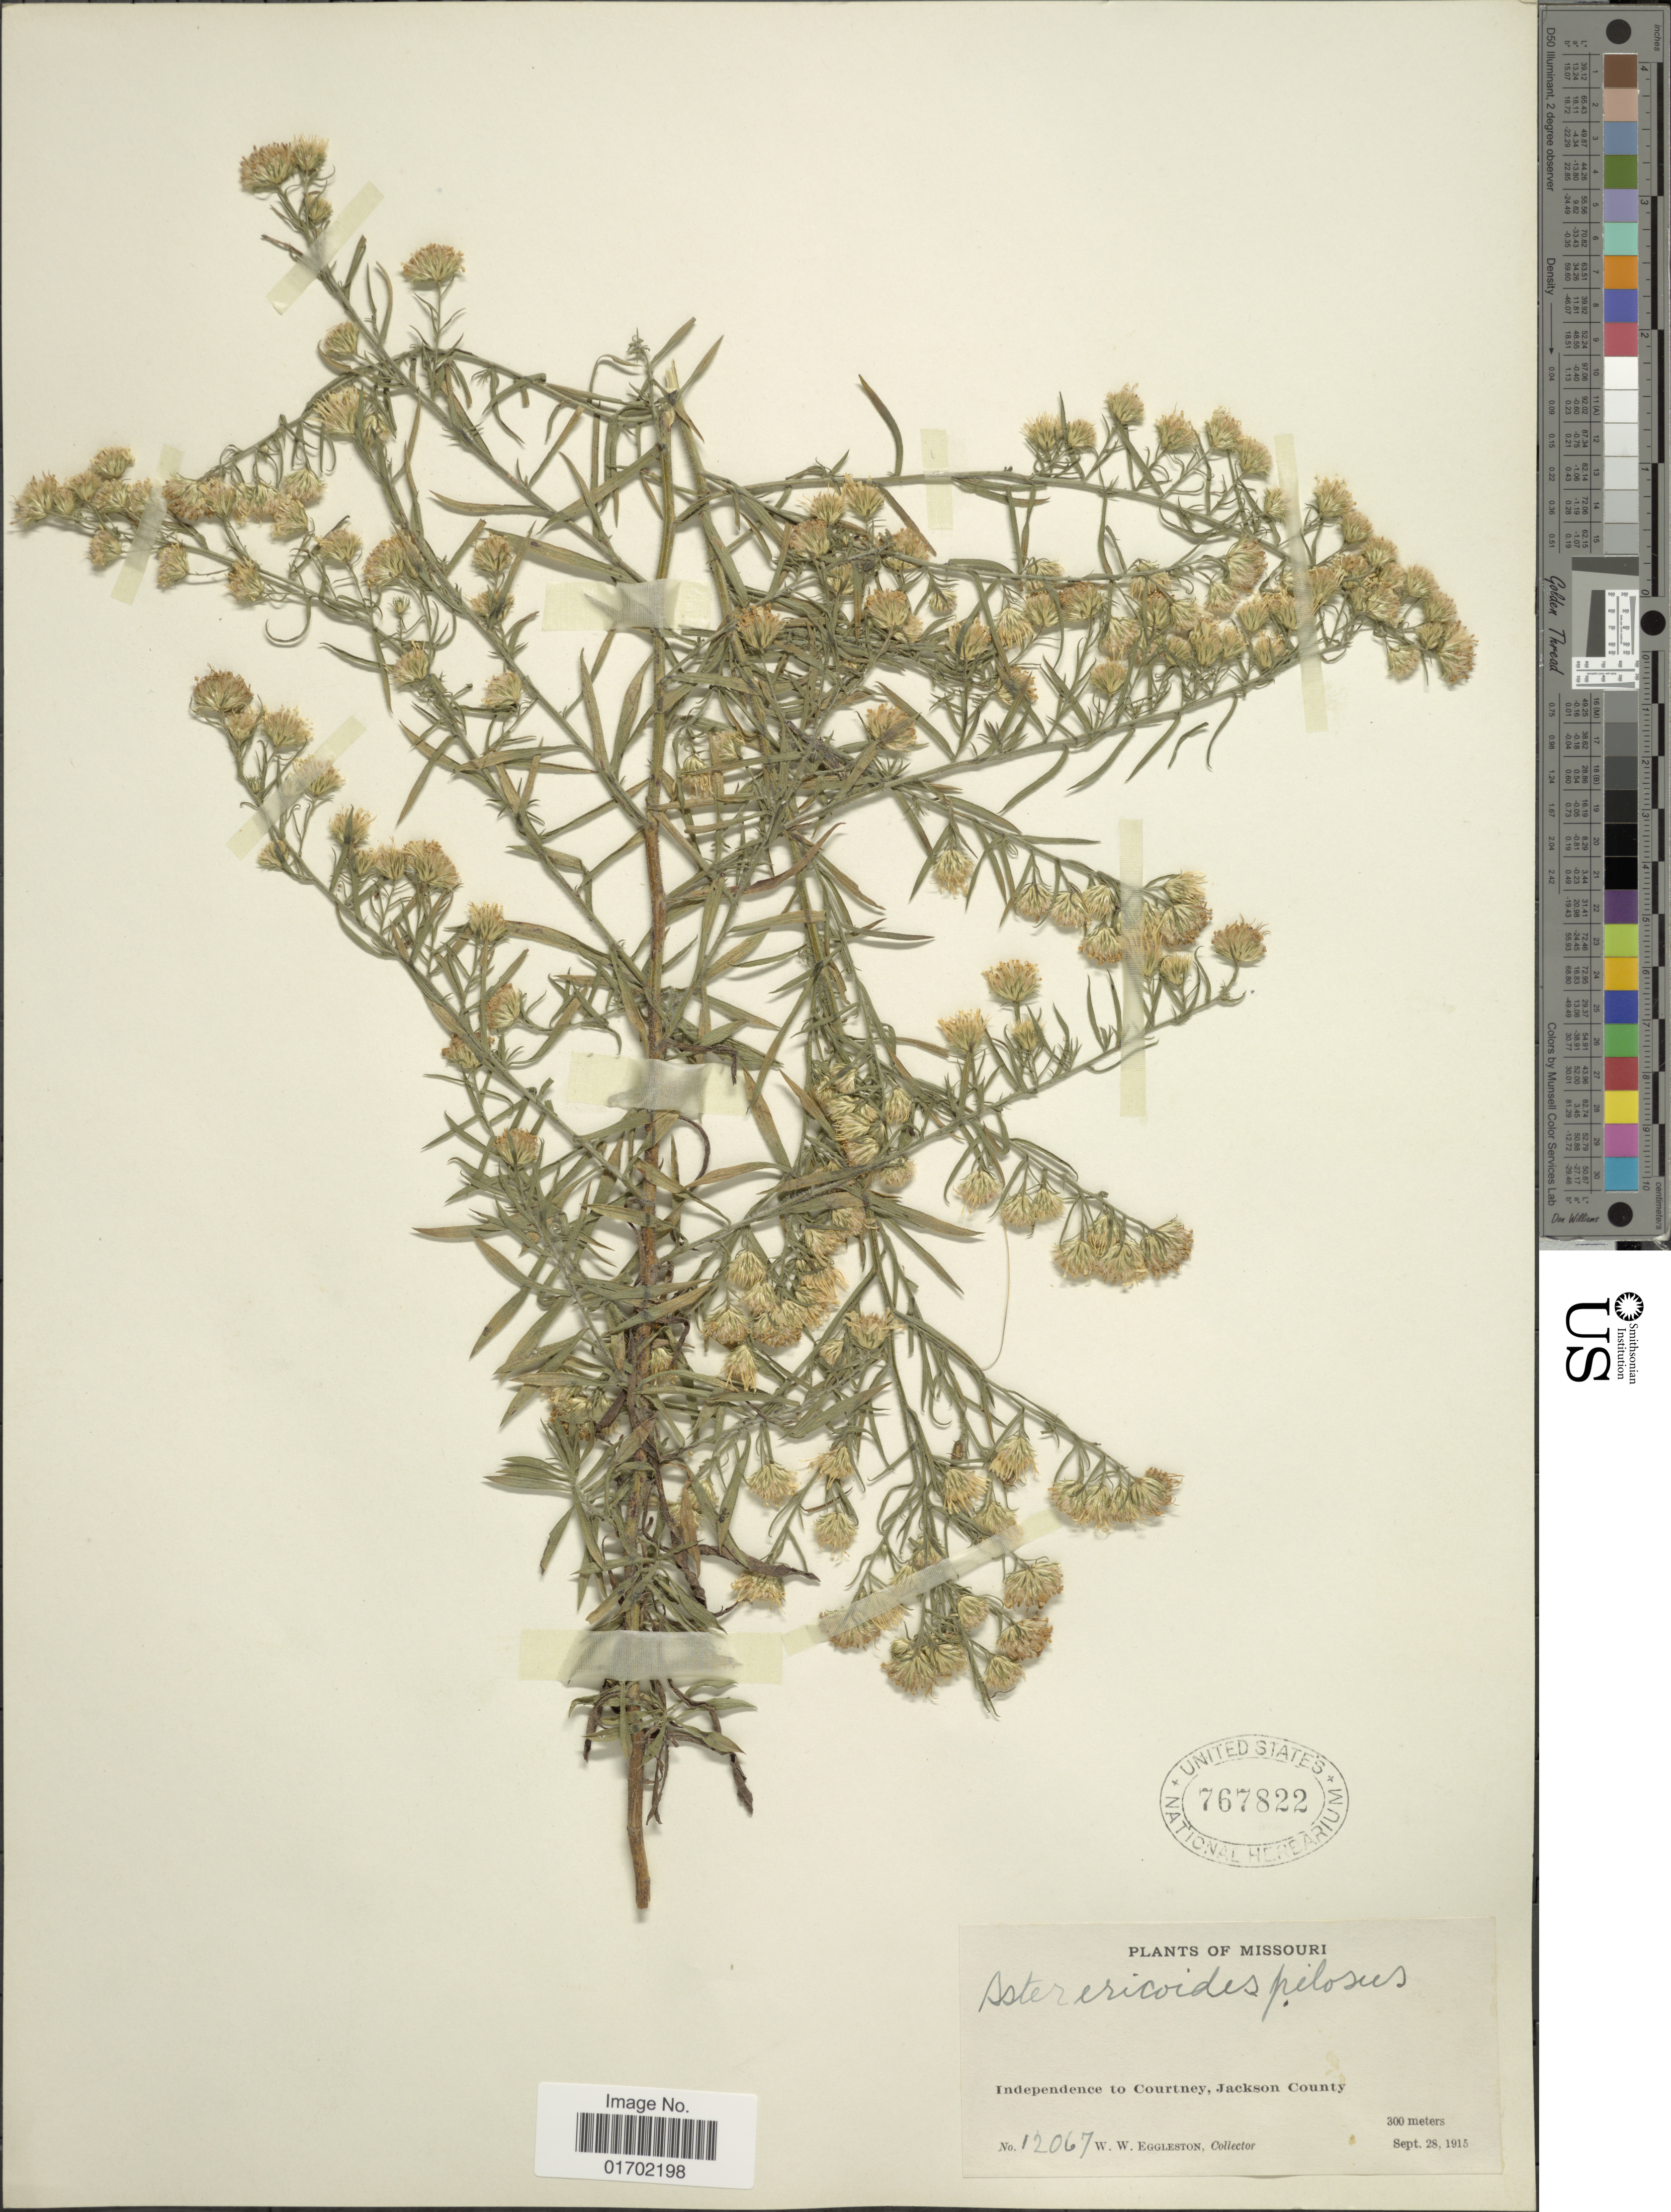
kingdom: Plantae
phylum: Tracheophyta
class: Magnoliopsida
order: Asterales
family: Asteraceae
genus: Symphyotrichum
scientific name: Symphyotrichum pilosum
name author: (Willd.) G.L. Nesom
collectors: W. W. Eggleston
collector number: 12067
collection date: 1915-09-28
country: United States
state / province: Missouri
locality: Independence to Courtney, Jackson County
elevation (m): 300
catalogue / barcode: US 767822